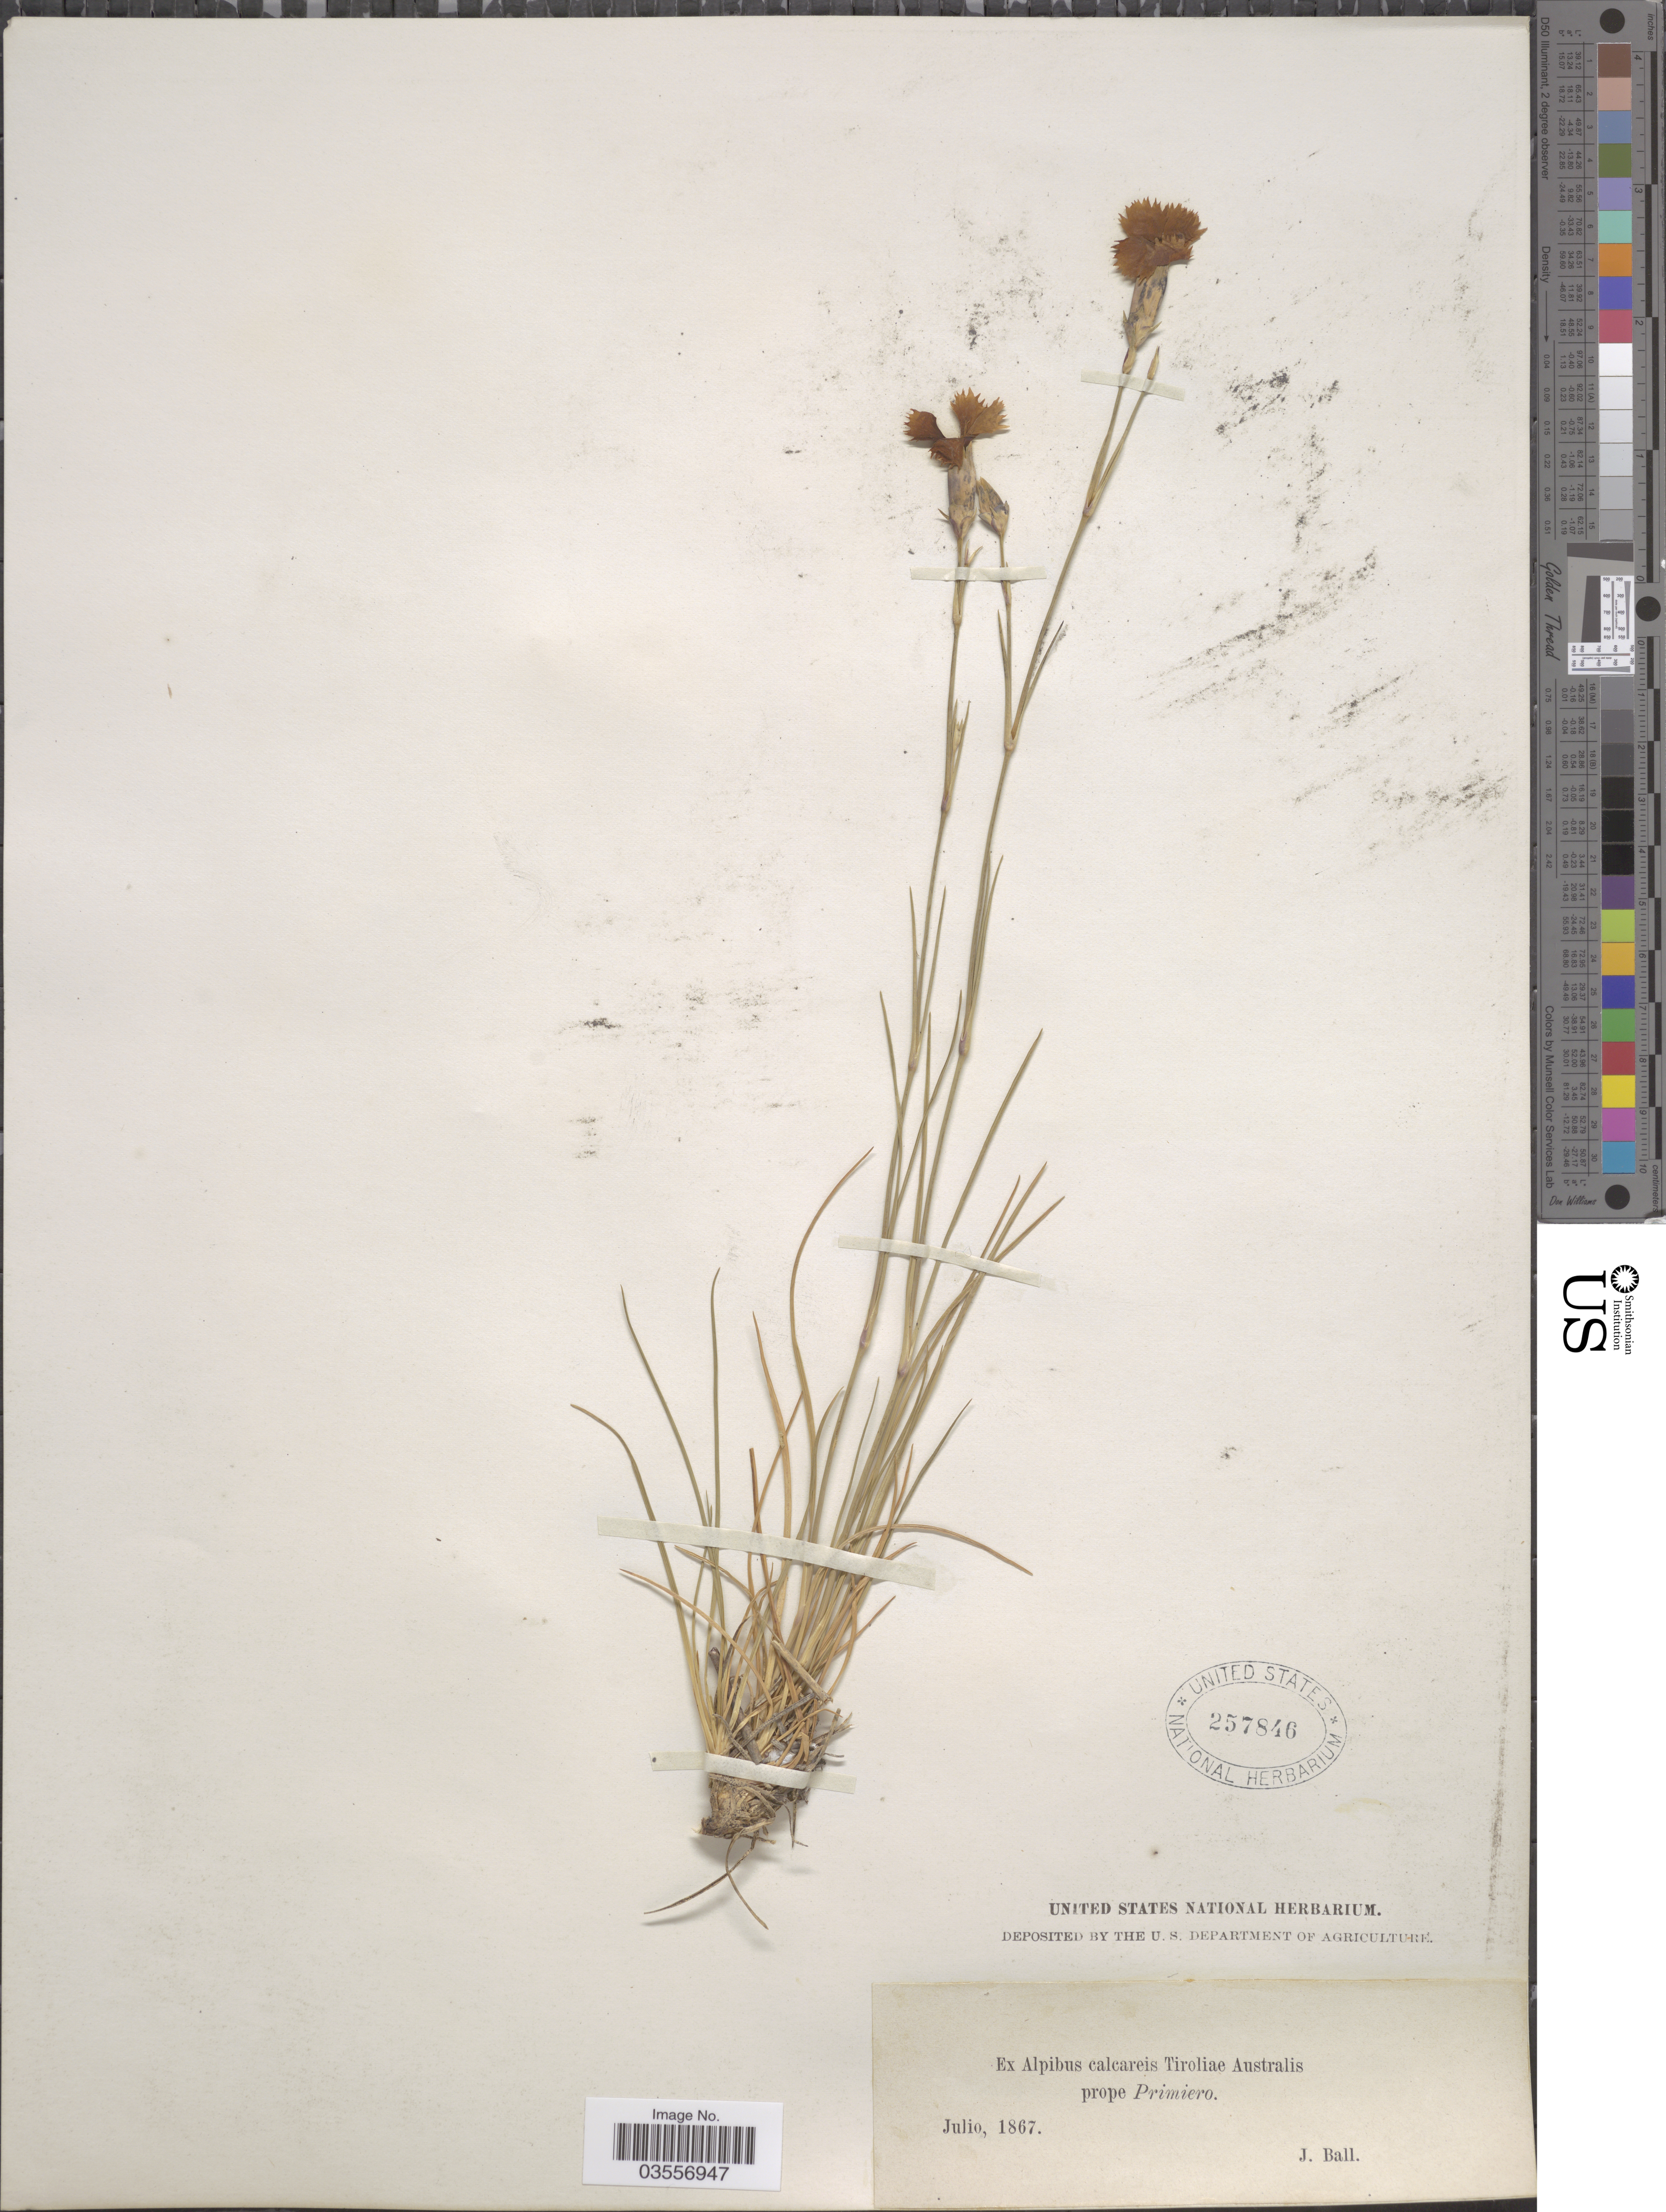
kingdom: Plantae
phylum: Tracheophyta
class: Magnoliopsida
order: Caryophyllales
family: Caryophyllaceae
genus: Dianthus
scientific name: Dianthus sp.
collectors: J. Ball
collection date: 1867-07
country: Italy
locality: Ex Alpibus calcareis Tiroliae Australis prope Primiero.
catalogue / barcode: US 257846